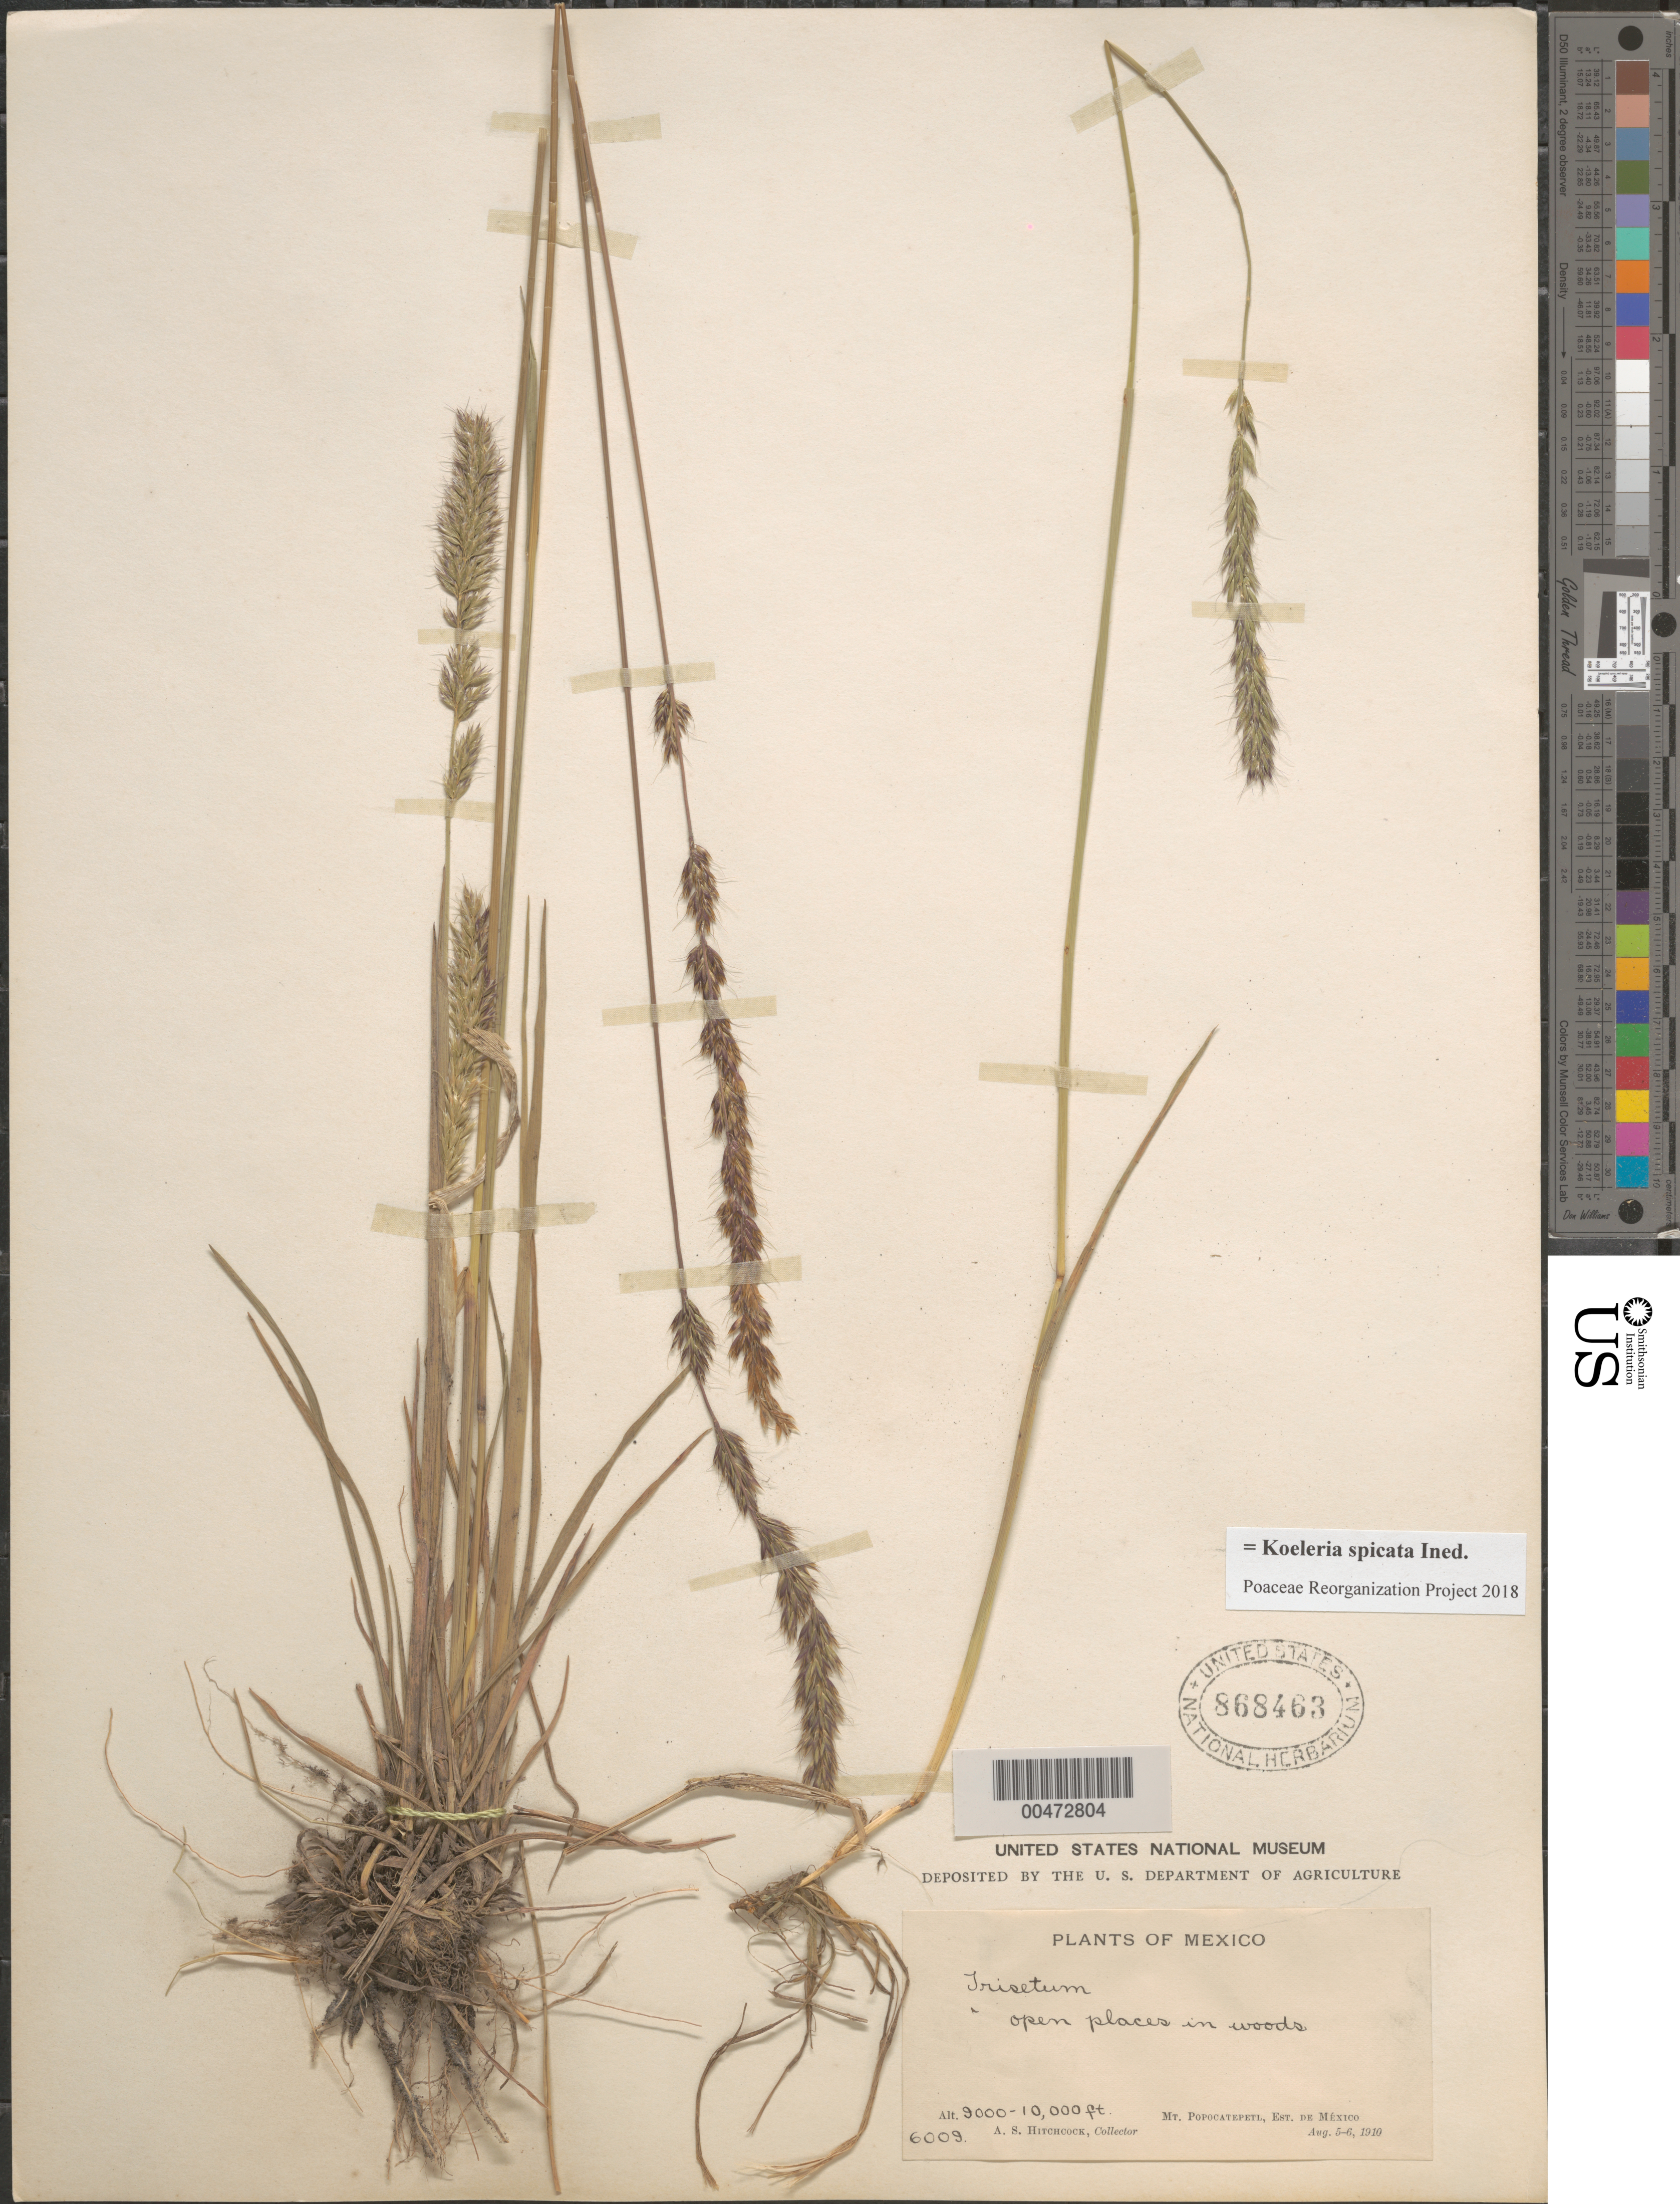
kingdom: Plantae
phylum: Tracheophyta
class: Liliopsida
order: Poales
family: Poaceae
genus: Koeleria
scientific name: Koeleria spicata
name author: (L.) Barberá et al.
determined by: Poaceae Reorganization Project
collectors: A. S. Hitchcock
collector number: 6009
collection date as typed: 5 Aug 1910 to 6 Aug 1910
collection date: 1910-08-05/1910-08-06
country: Mexico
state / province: México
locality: Mt. Popocatepetl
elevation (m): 2743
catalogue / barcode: US 868463